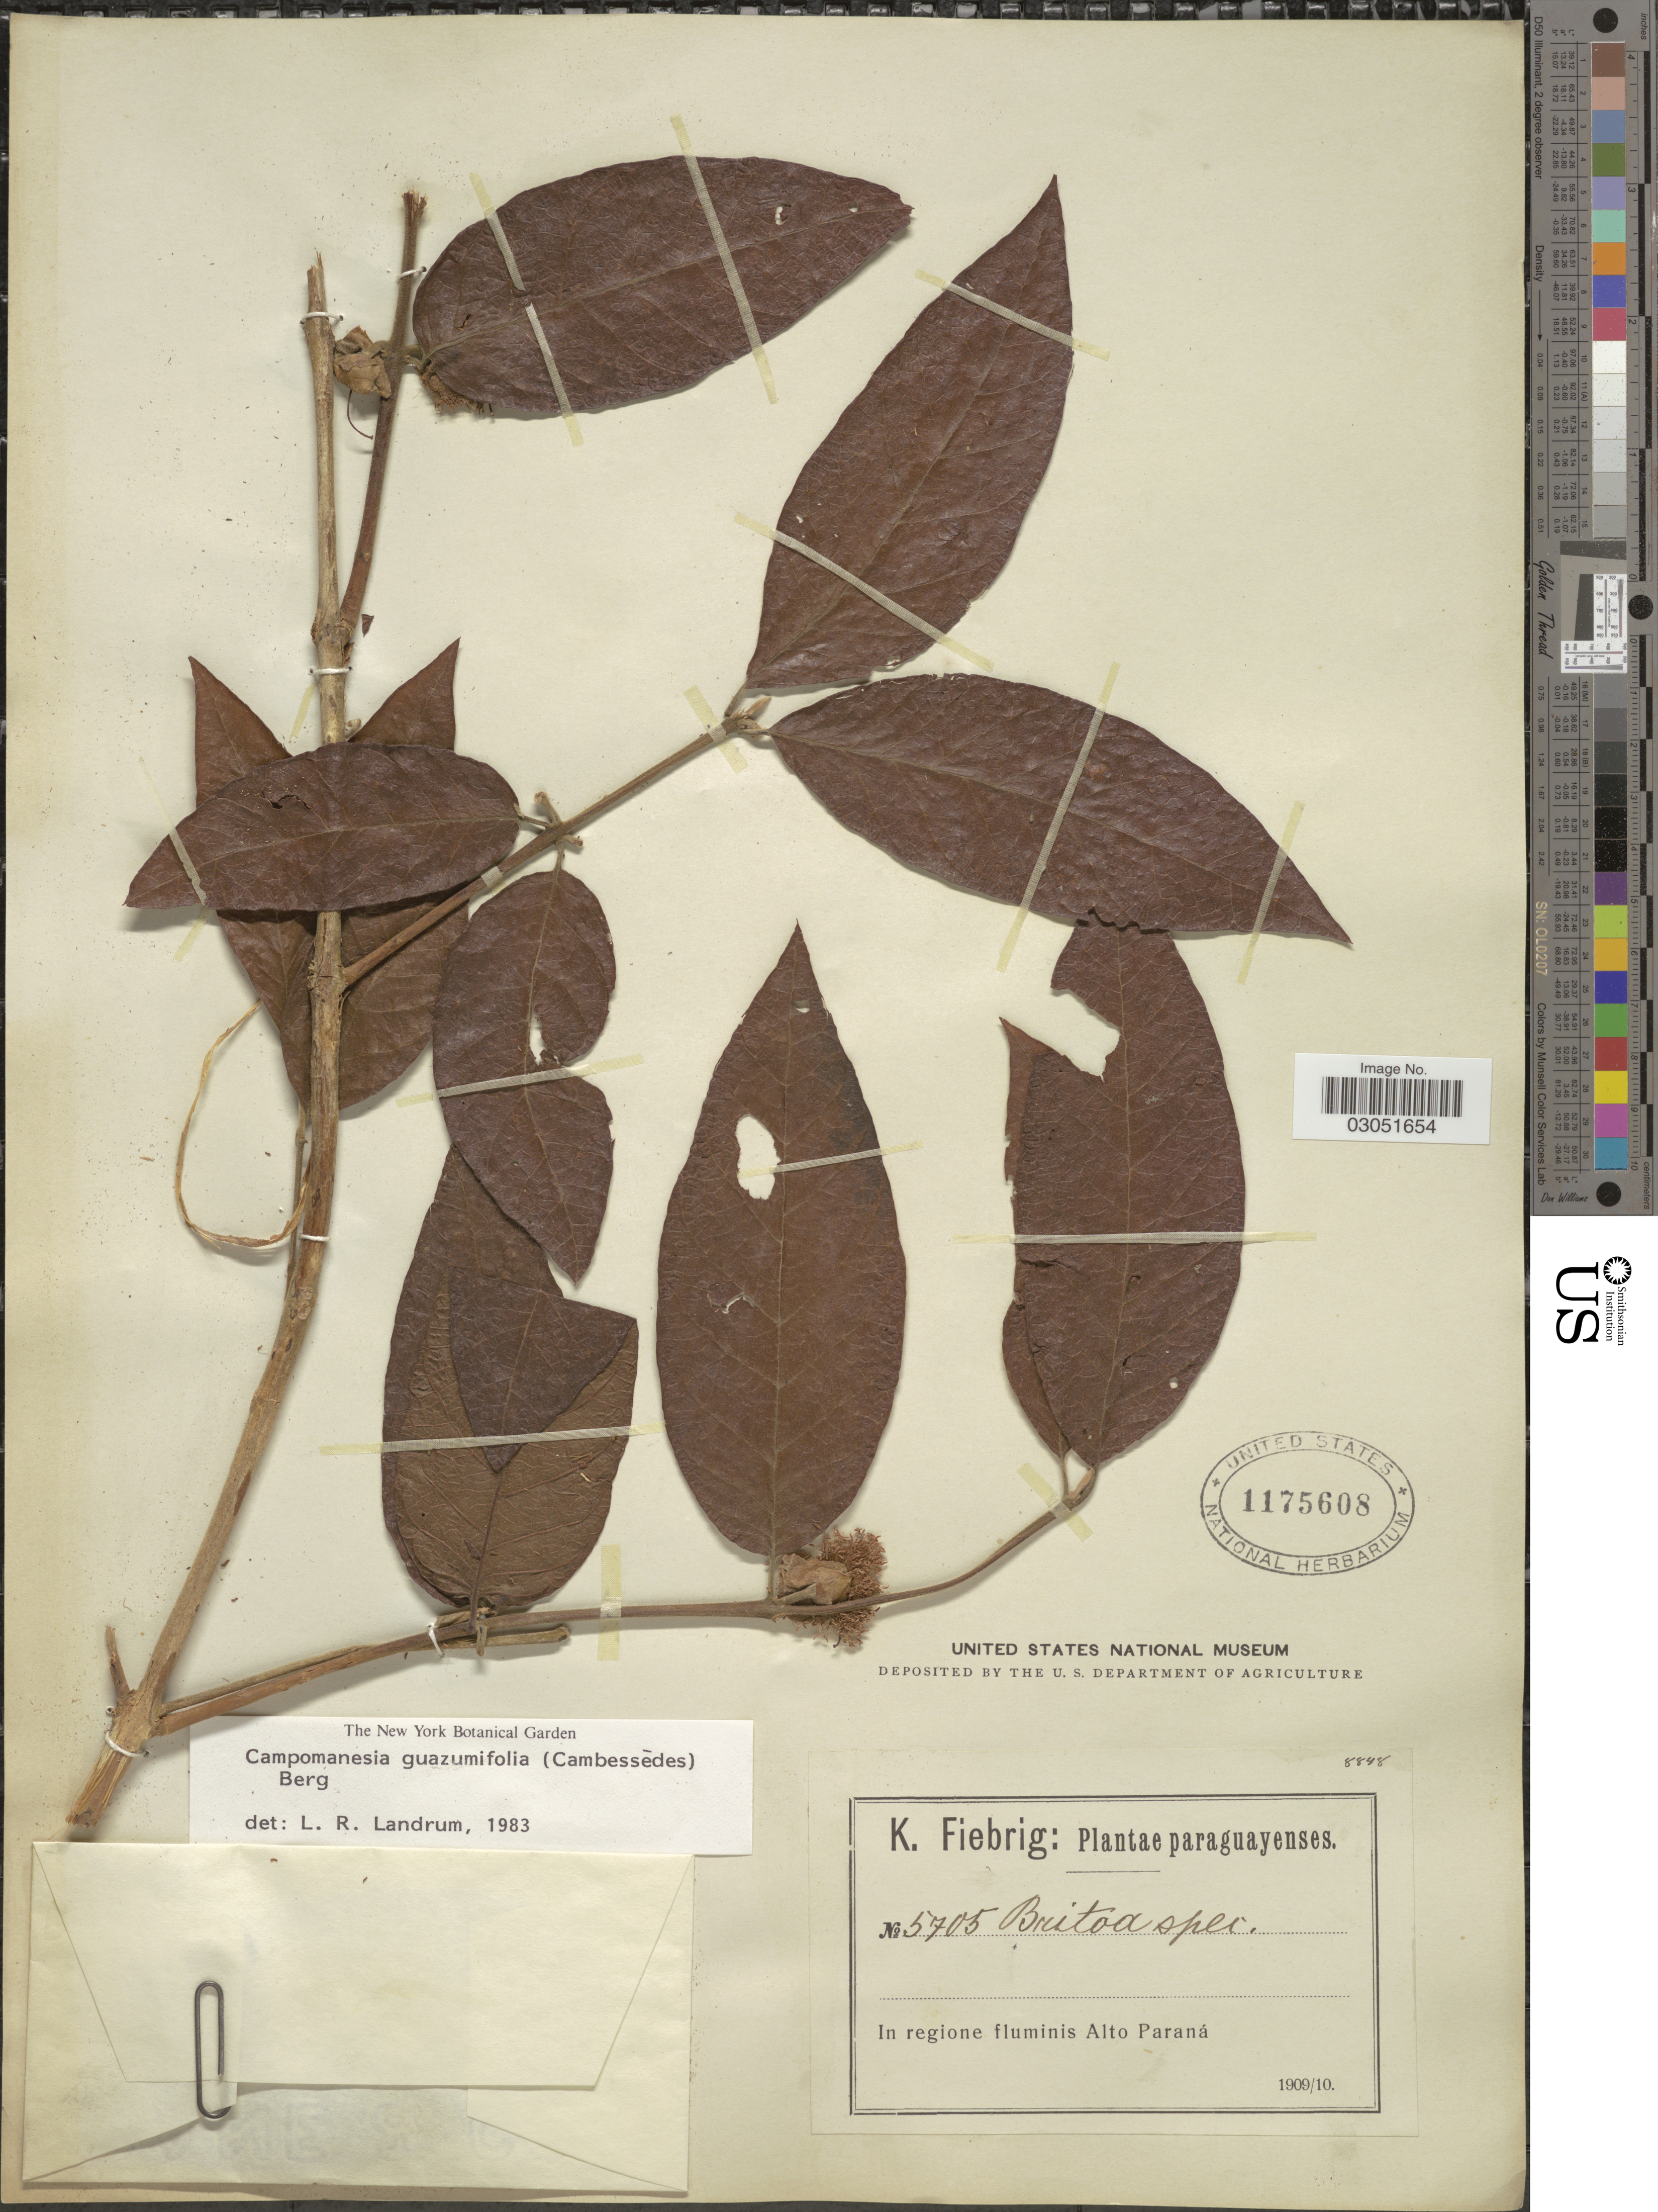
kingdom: Plantae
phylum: Tracheophyta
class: Magnoliopsida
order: Myrtales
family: Myrtaceae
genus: Campomanesia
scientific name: Campomanesia guazumifolia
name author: (Cambess.) O. Berg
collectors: K. Fiebrig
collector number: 5705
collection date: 1909/1910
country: Paraguay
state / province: Alto Parana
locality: In regione fluminis Alto Paraná.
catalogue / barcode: US 1175608